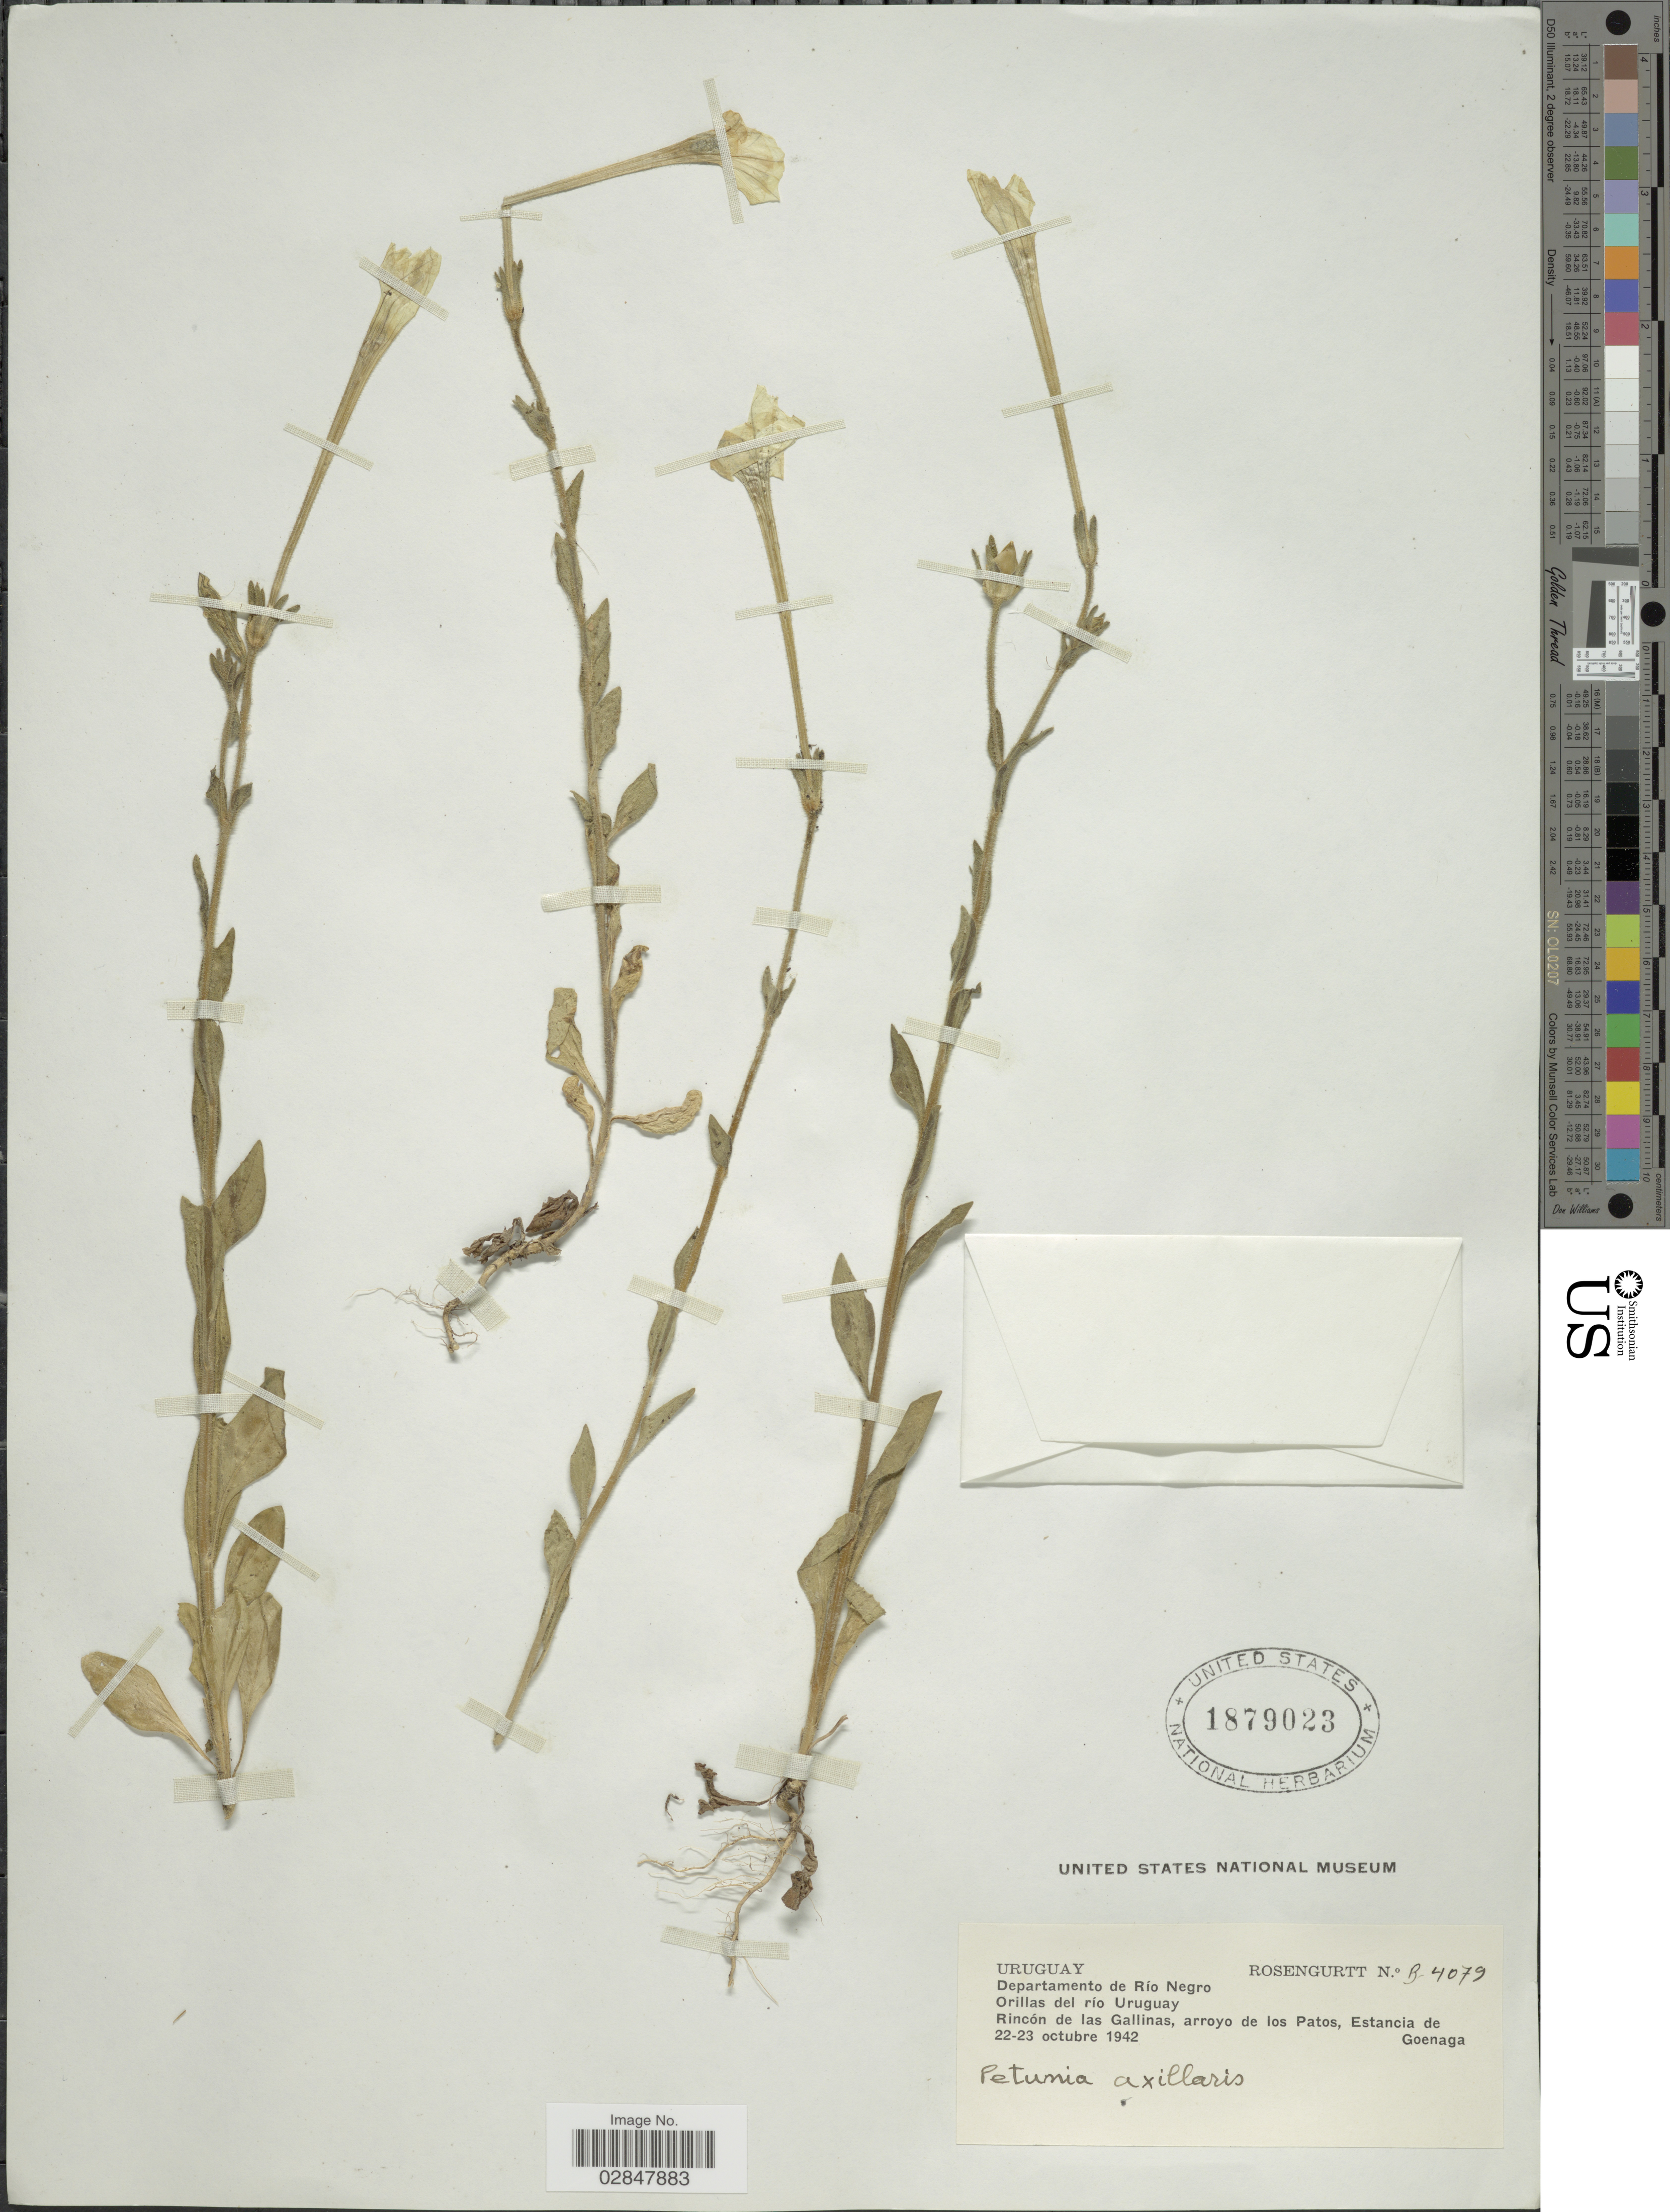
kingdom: Plantae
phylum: Tracheophyta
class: Magnoliopsida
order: Solanales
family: Solanaceae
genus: Petunia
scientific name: Petunia axillaris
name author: (Lam.) Britton, Stearns & Poggenb.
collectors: Rosengurtt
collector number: B4079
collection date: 1942-10-22/1942-10-23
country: Uruguay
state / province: Rio Negro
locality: Departamento de Río Negro, Orillas del río Uruguay, Rincón de las Gallinas, arroyo de los Patos, Estancia de Goenaga.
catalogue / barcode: US 1879023